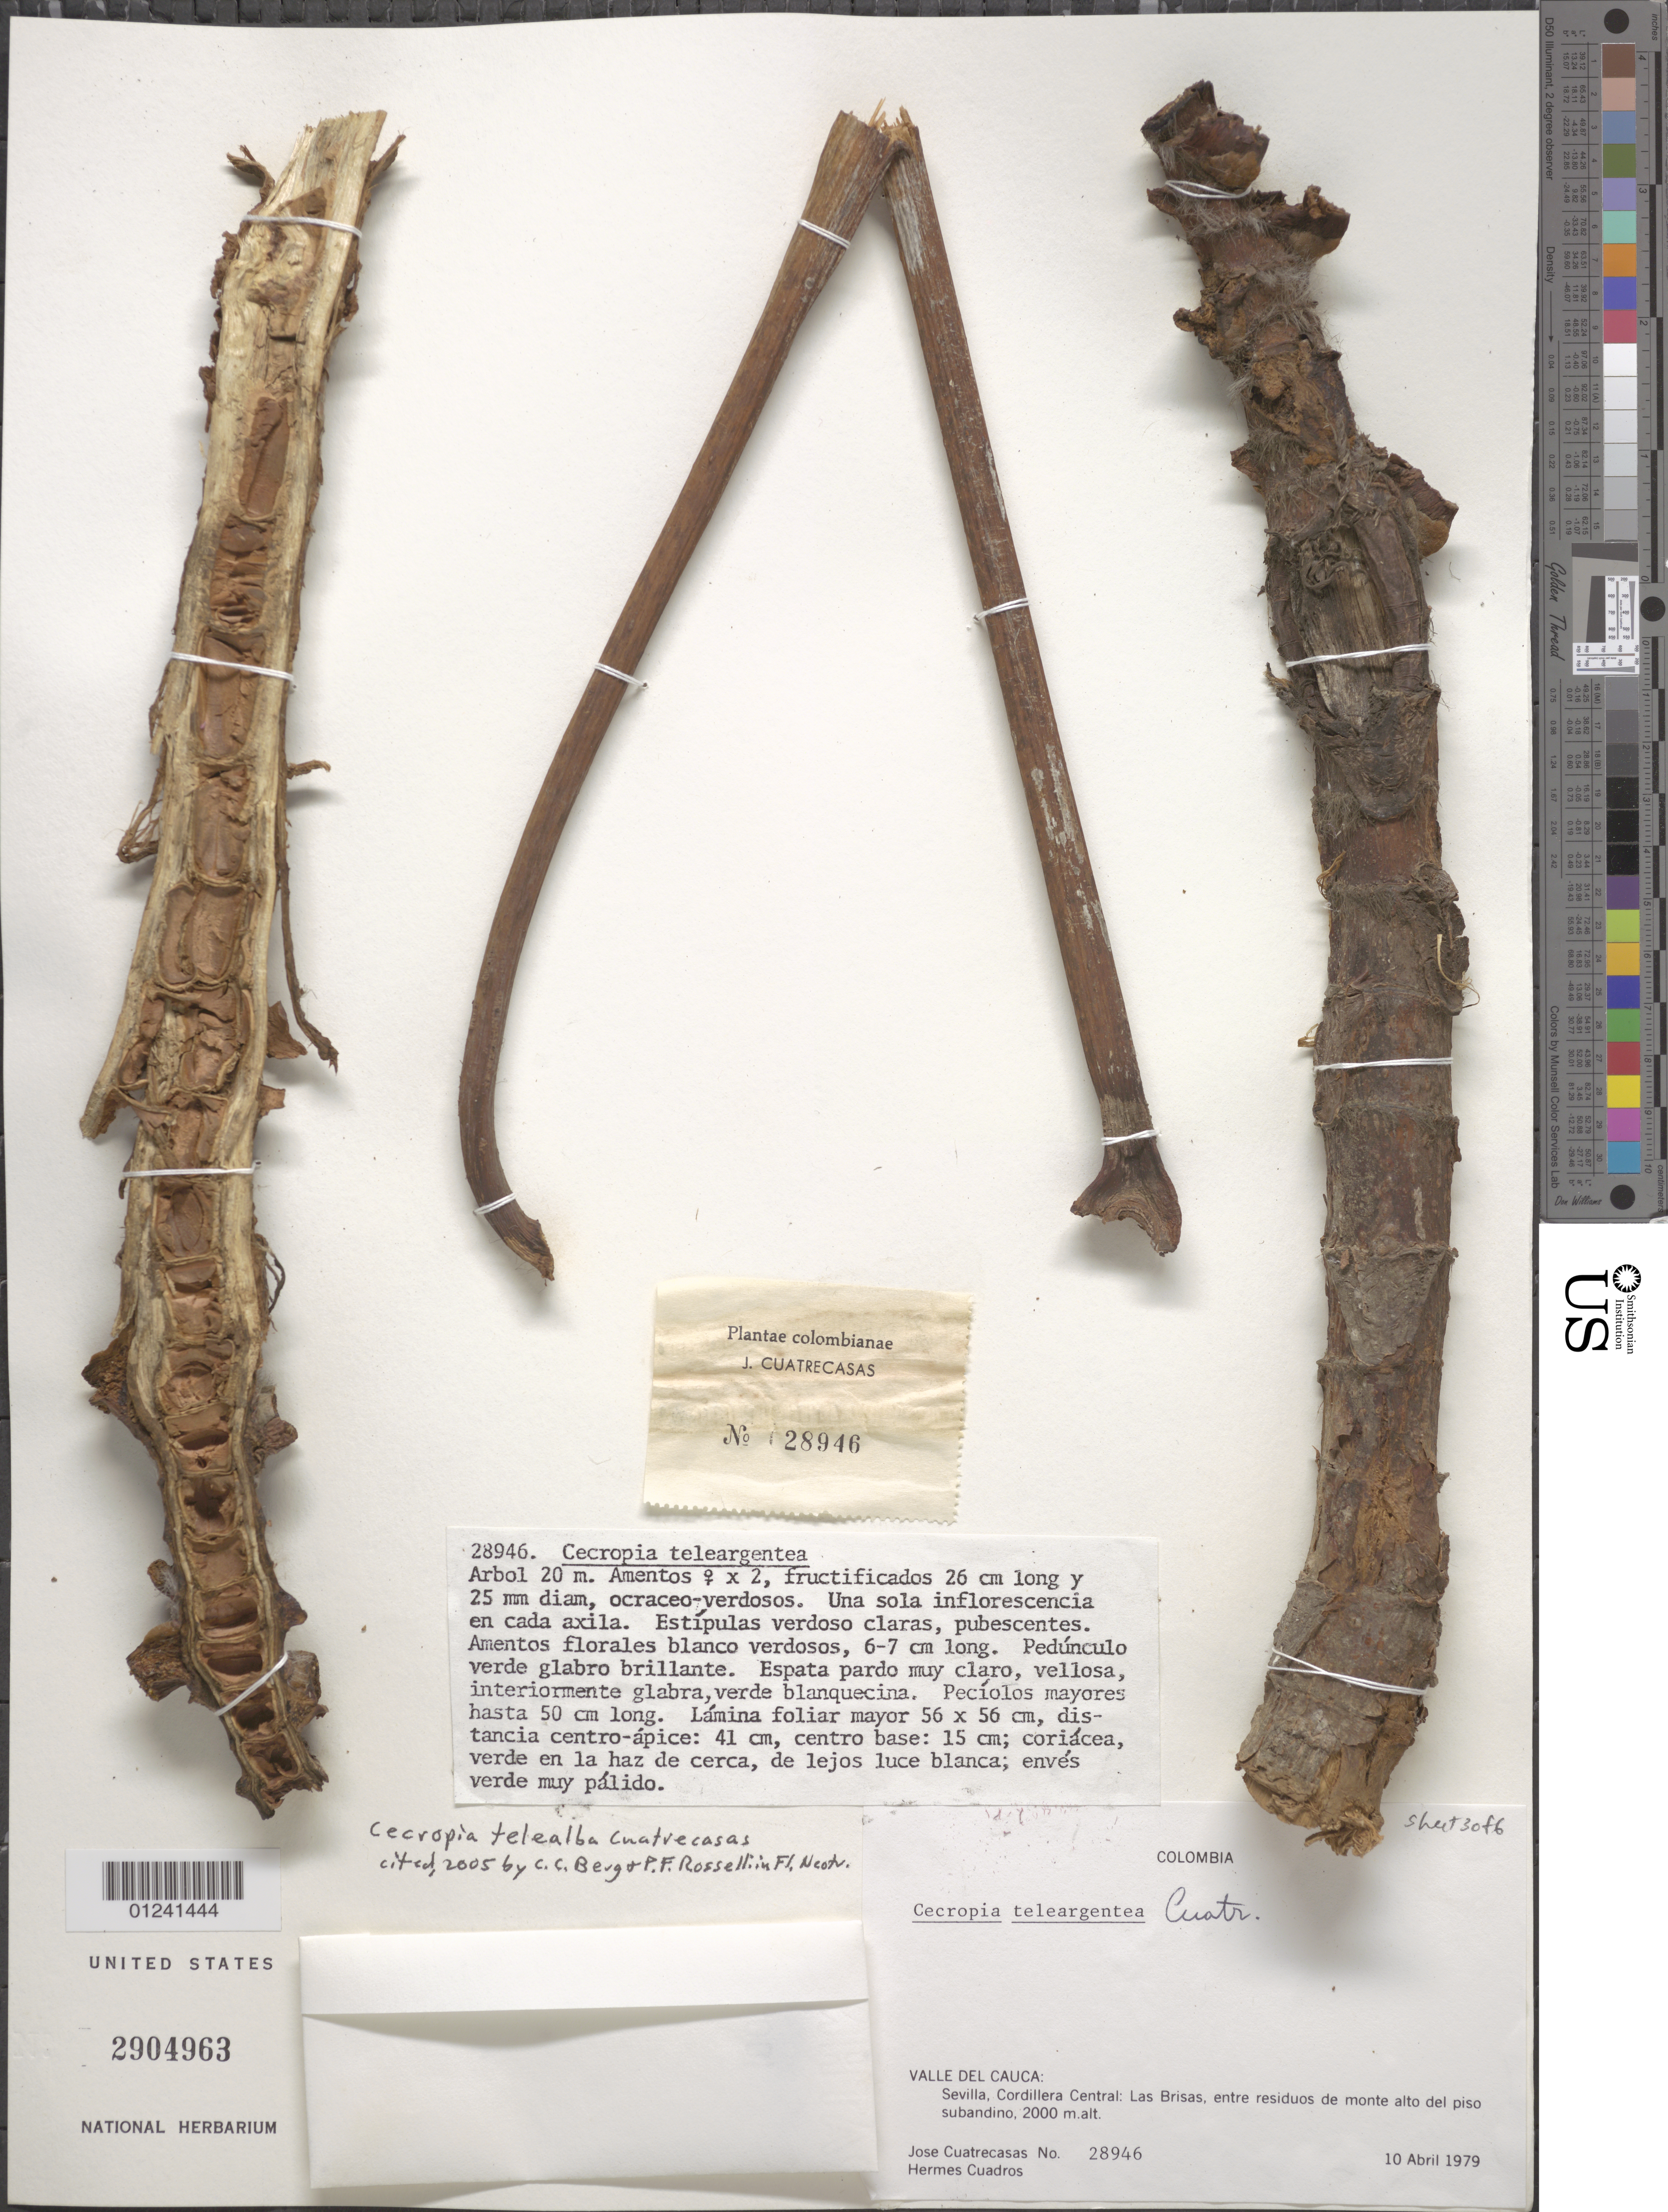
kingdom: Plantae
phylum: Tracheophyta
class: Magnoliopsida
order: Rosales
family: Urticaceae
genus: Cecropia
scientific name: Cecropia telealba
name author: Cuatrec.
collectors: J. Cuatrecasas & H. Cuadros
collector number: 28946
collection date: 1979-04-10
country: Colombia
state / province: Valle del Cauca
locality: Sevilla, Cordillera Central: Las Brisas, entre residuos de monte alto del piso subandino.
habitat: Entre residuos de monte alto del piso subandino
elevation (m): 2000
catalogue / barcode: US 2904963